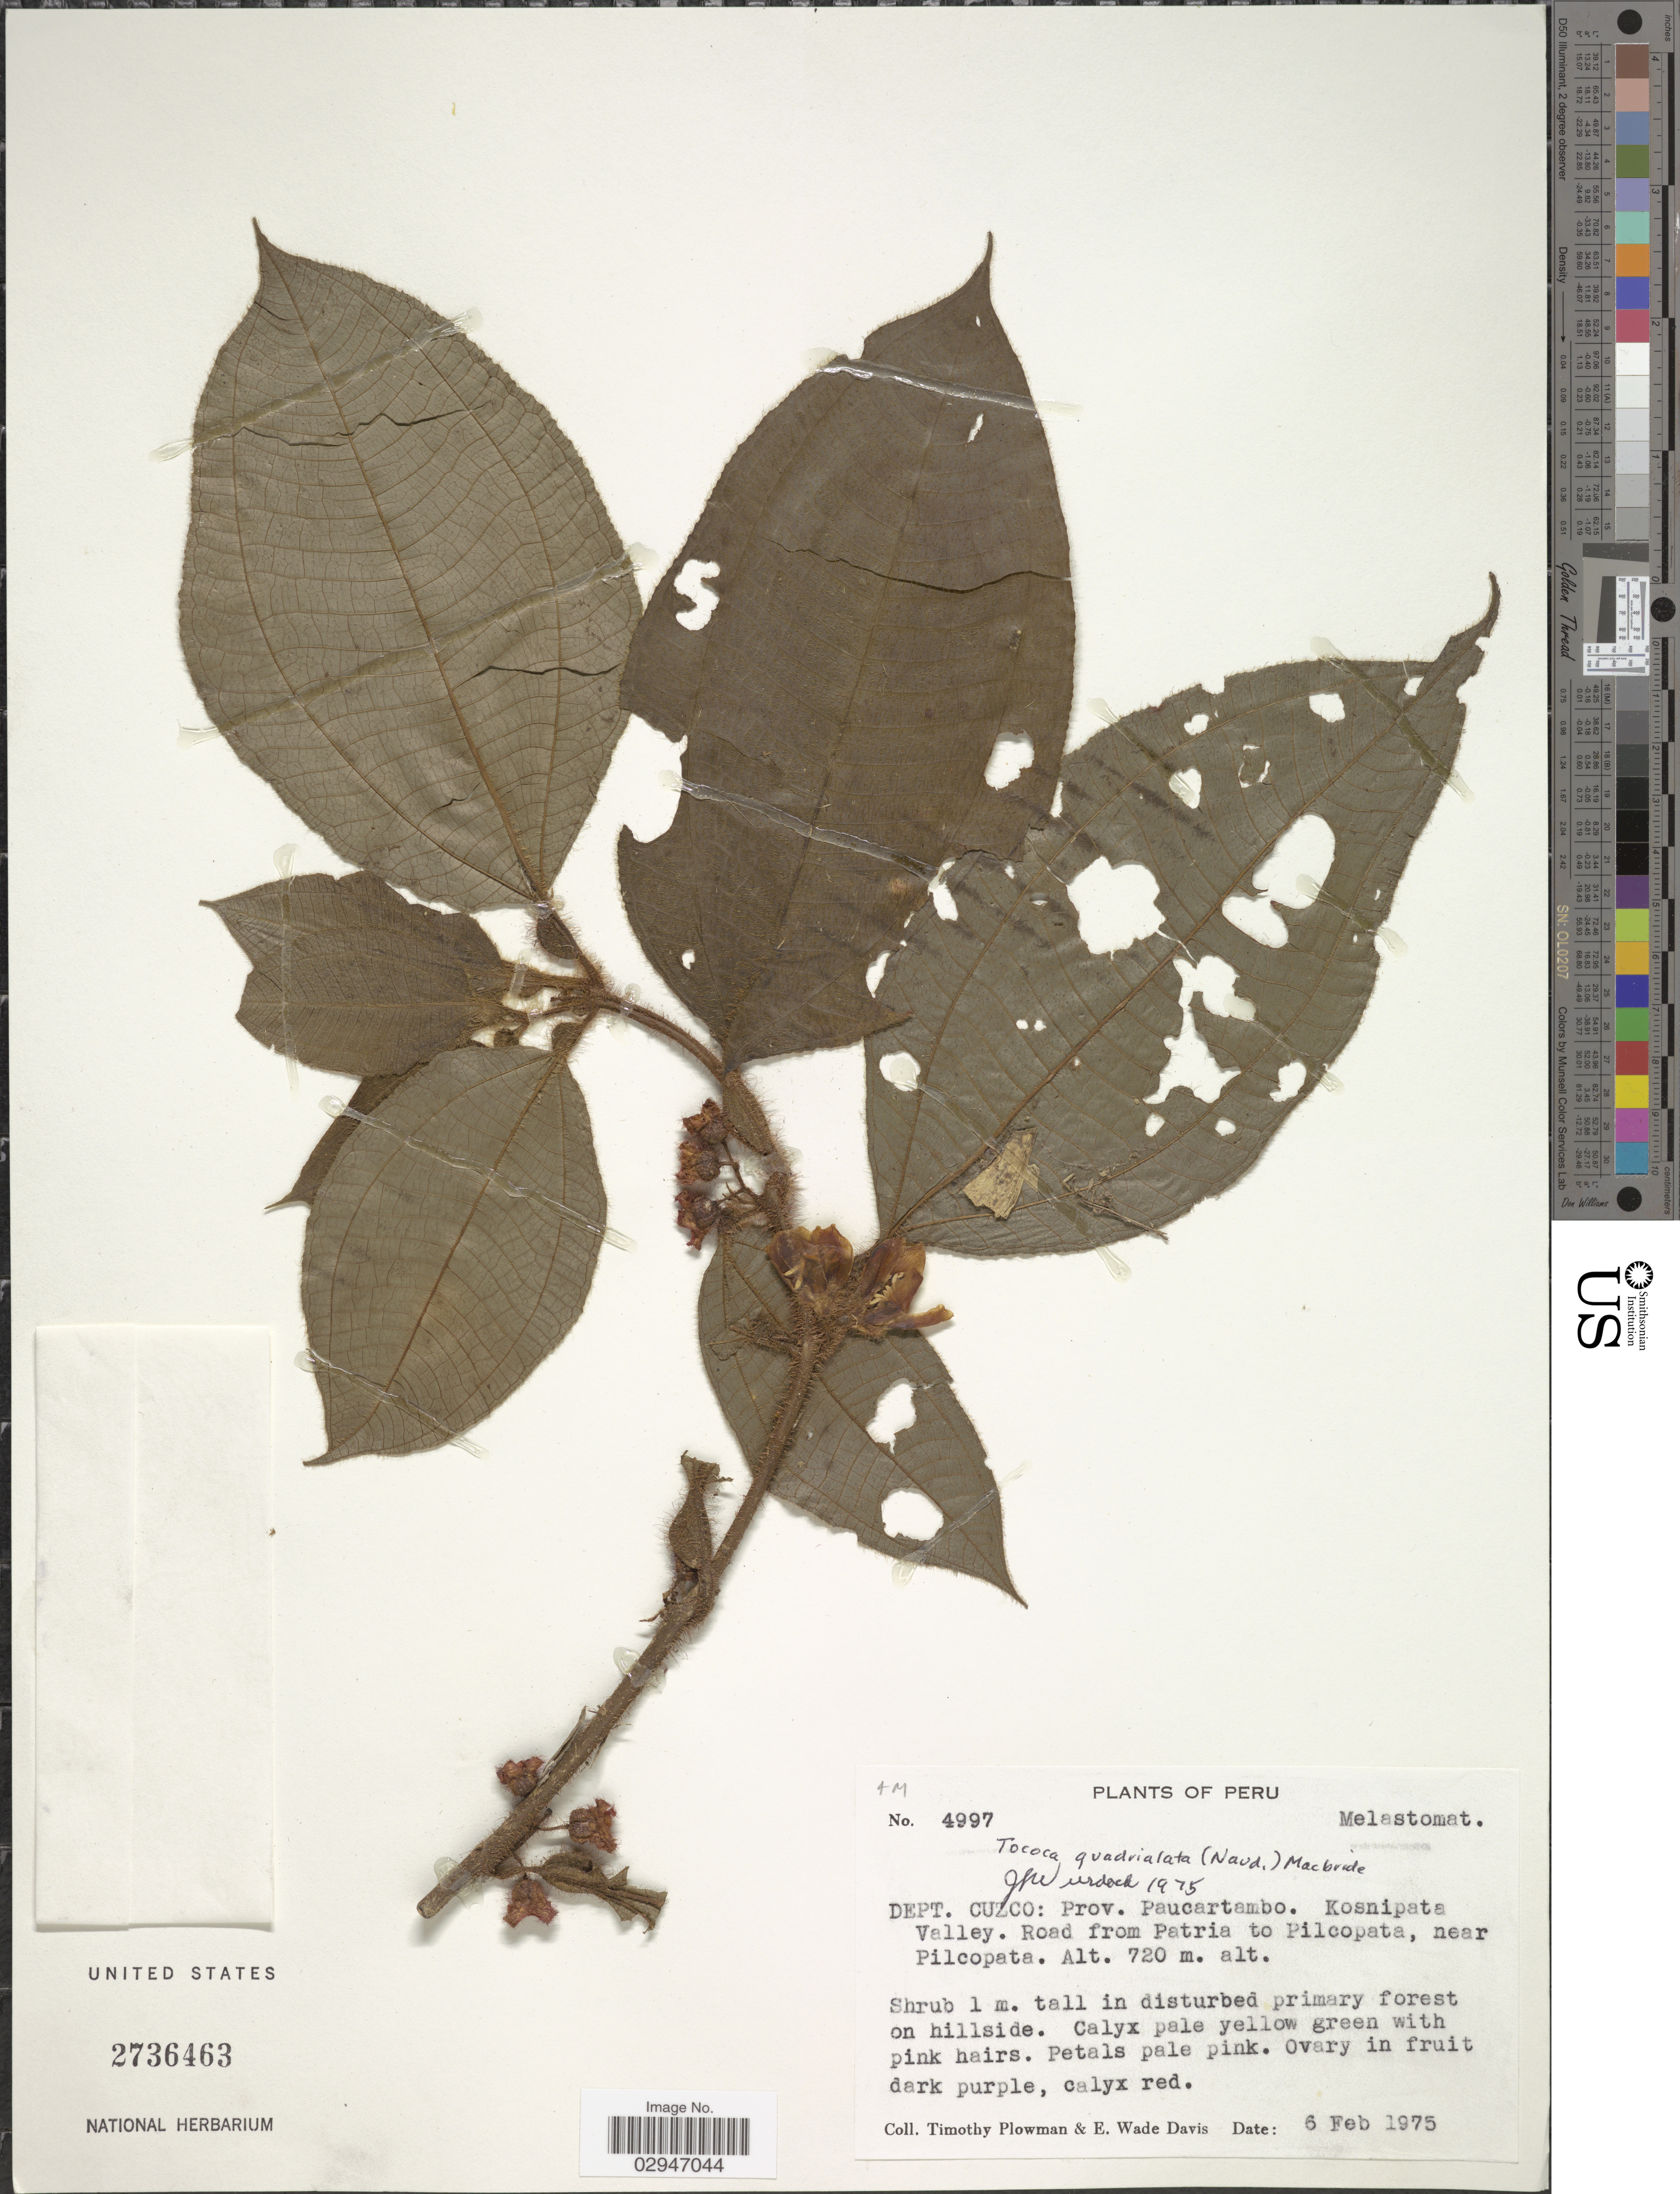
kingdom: Plantae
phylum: Tracheophyta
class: Magnoliopsida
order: Myrtales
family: Melastomataceae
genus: Tococa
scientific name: Tococa quadrialata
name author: (Naudin) J.F. Macbr.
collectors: T. Plowman & E. W. Davis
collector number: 4997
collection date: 1975-02-06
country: Peru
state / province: Cusco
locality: Dept. Cuzco: Prov. Paucartambo. Kosnipata Valley. Road from Patria to Pilcopata, near Pilcopata.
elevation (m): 720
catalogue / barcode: US 2736463